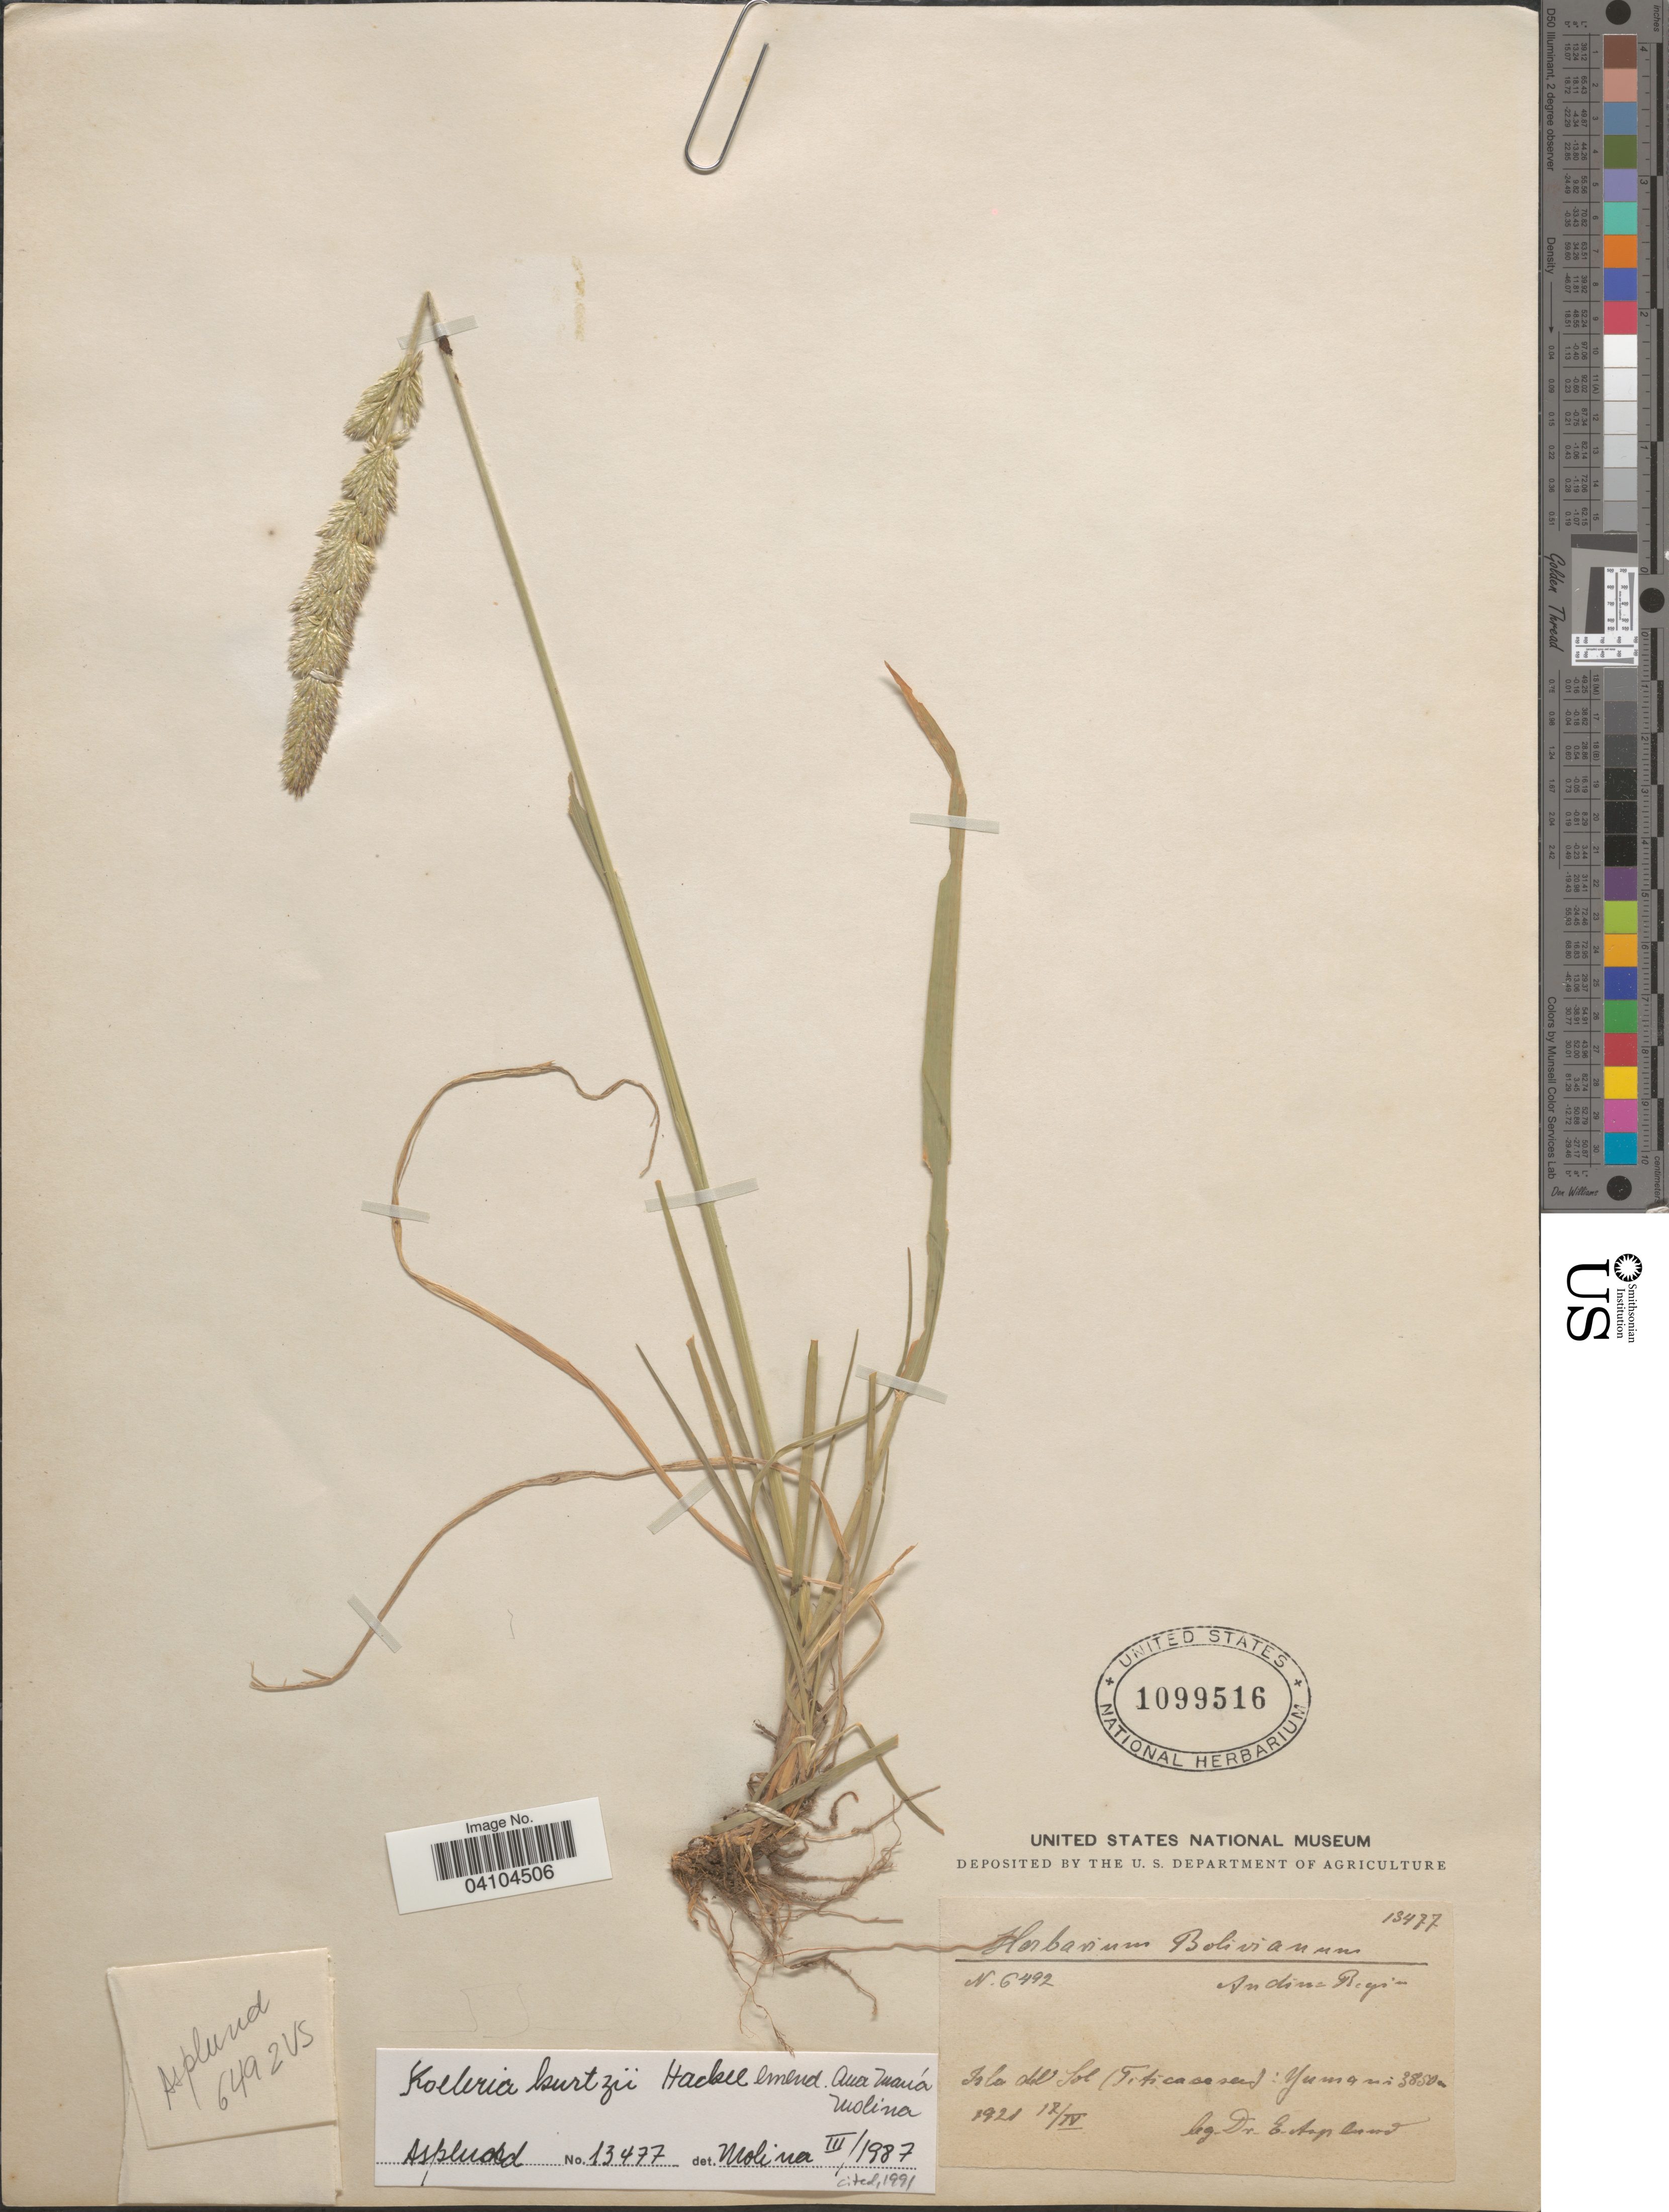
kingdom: Plantae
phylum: Tracheophyta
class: Liliopsida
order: Poales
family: Poaceae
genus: Koeleria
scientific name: Koeleria kurtzii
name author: Hack. ex Kurtz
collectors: E. Asplund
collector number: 6492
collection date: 1921-04-12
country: Bolivia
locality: Bolivianum. Isla del Sol (Titicacasa [interpreted]): Yumani.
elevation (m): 3850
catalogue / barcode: US 1099516